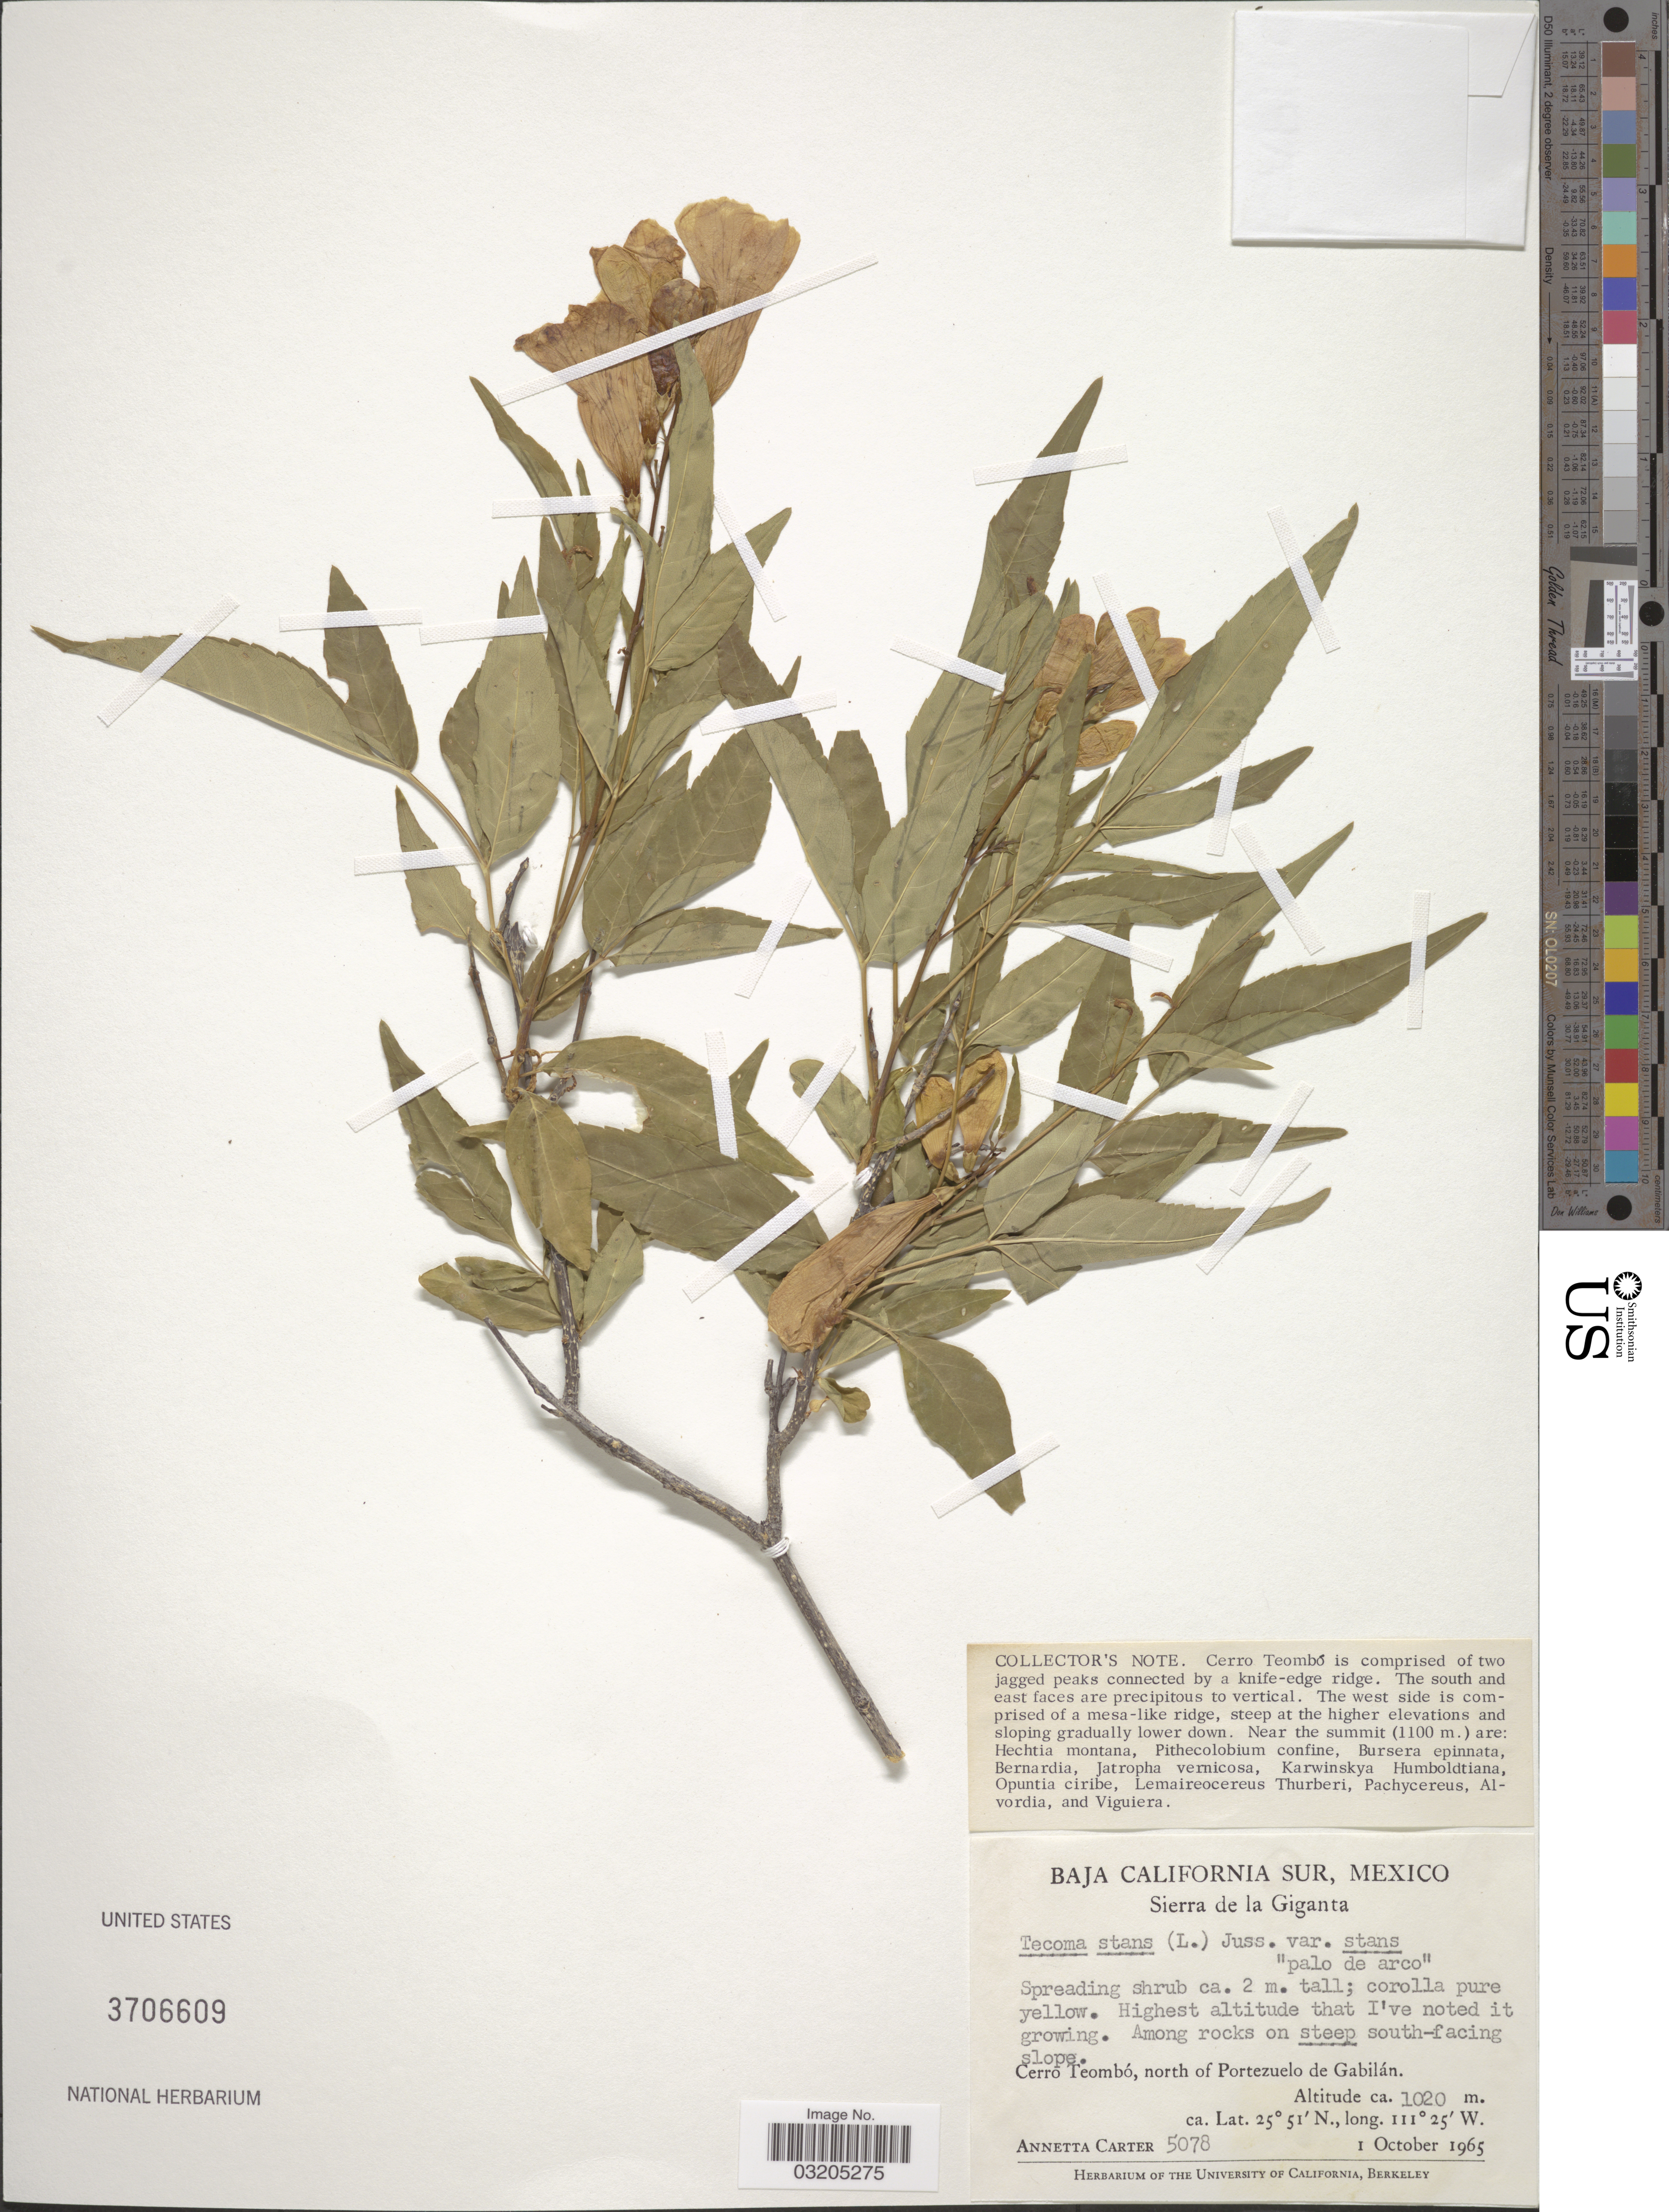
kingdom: Plantae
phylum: Tracheophyta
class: Magnoliopsida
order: Lamiales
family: Bignoniaceae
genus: Tecoma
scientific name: Tecoma stans var. stans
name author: (L.) Juss. ex Kunth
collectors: A. Carter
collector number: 5078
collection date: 1965-10-01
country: Mexico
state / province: Baja California Sur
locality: Sierra de la Giganta. Cerro Teombó, north of Portezuelo de Gabilán.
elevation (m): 1020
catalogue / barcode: US 3706609